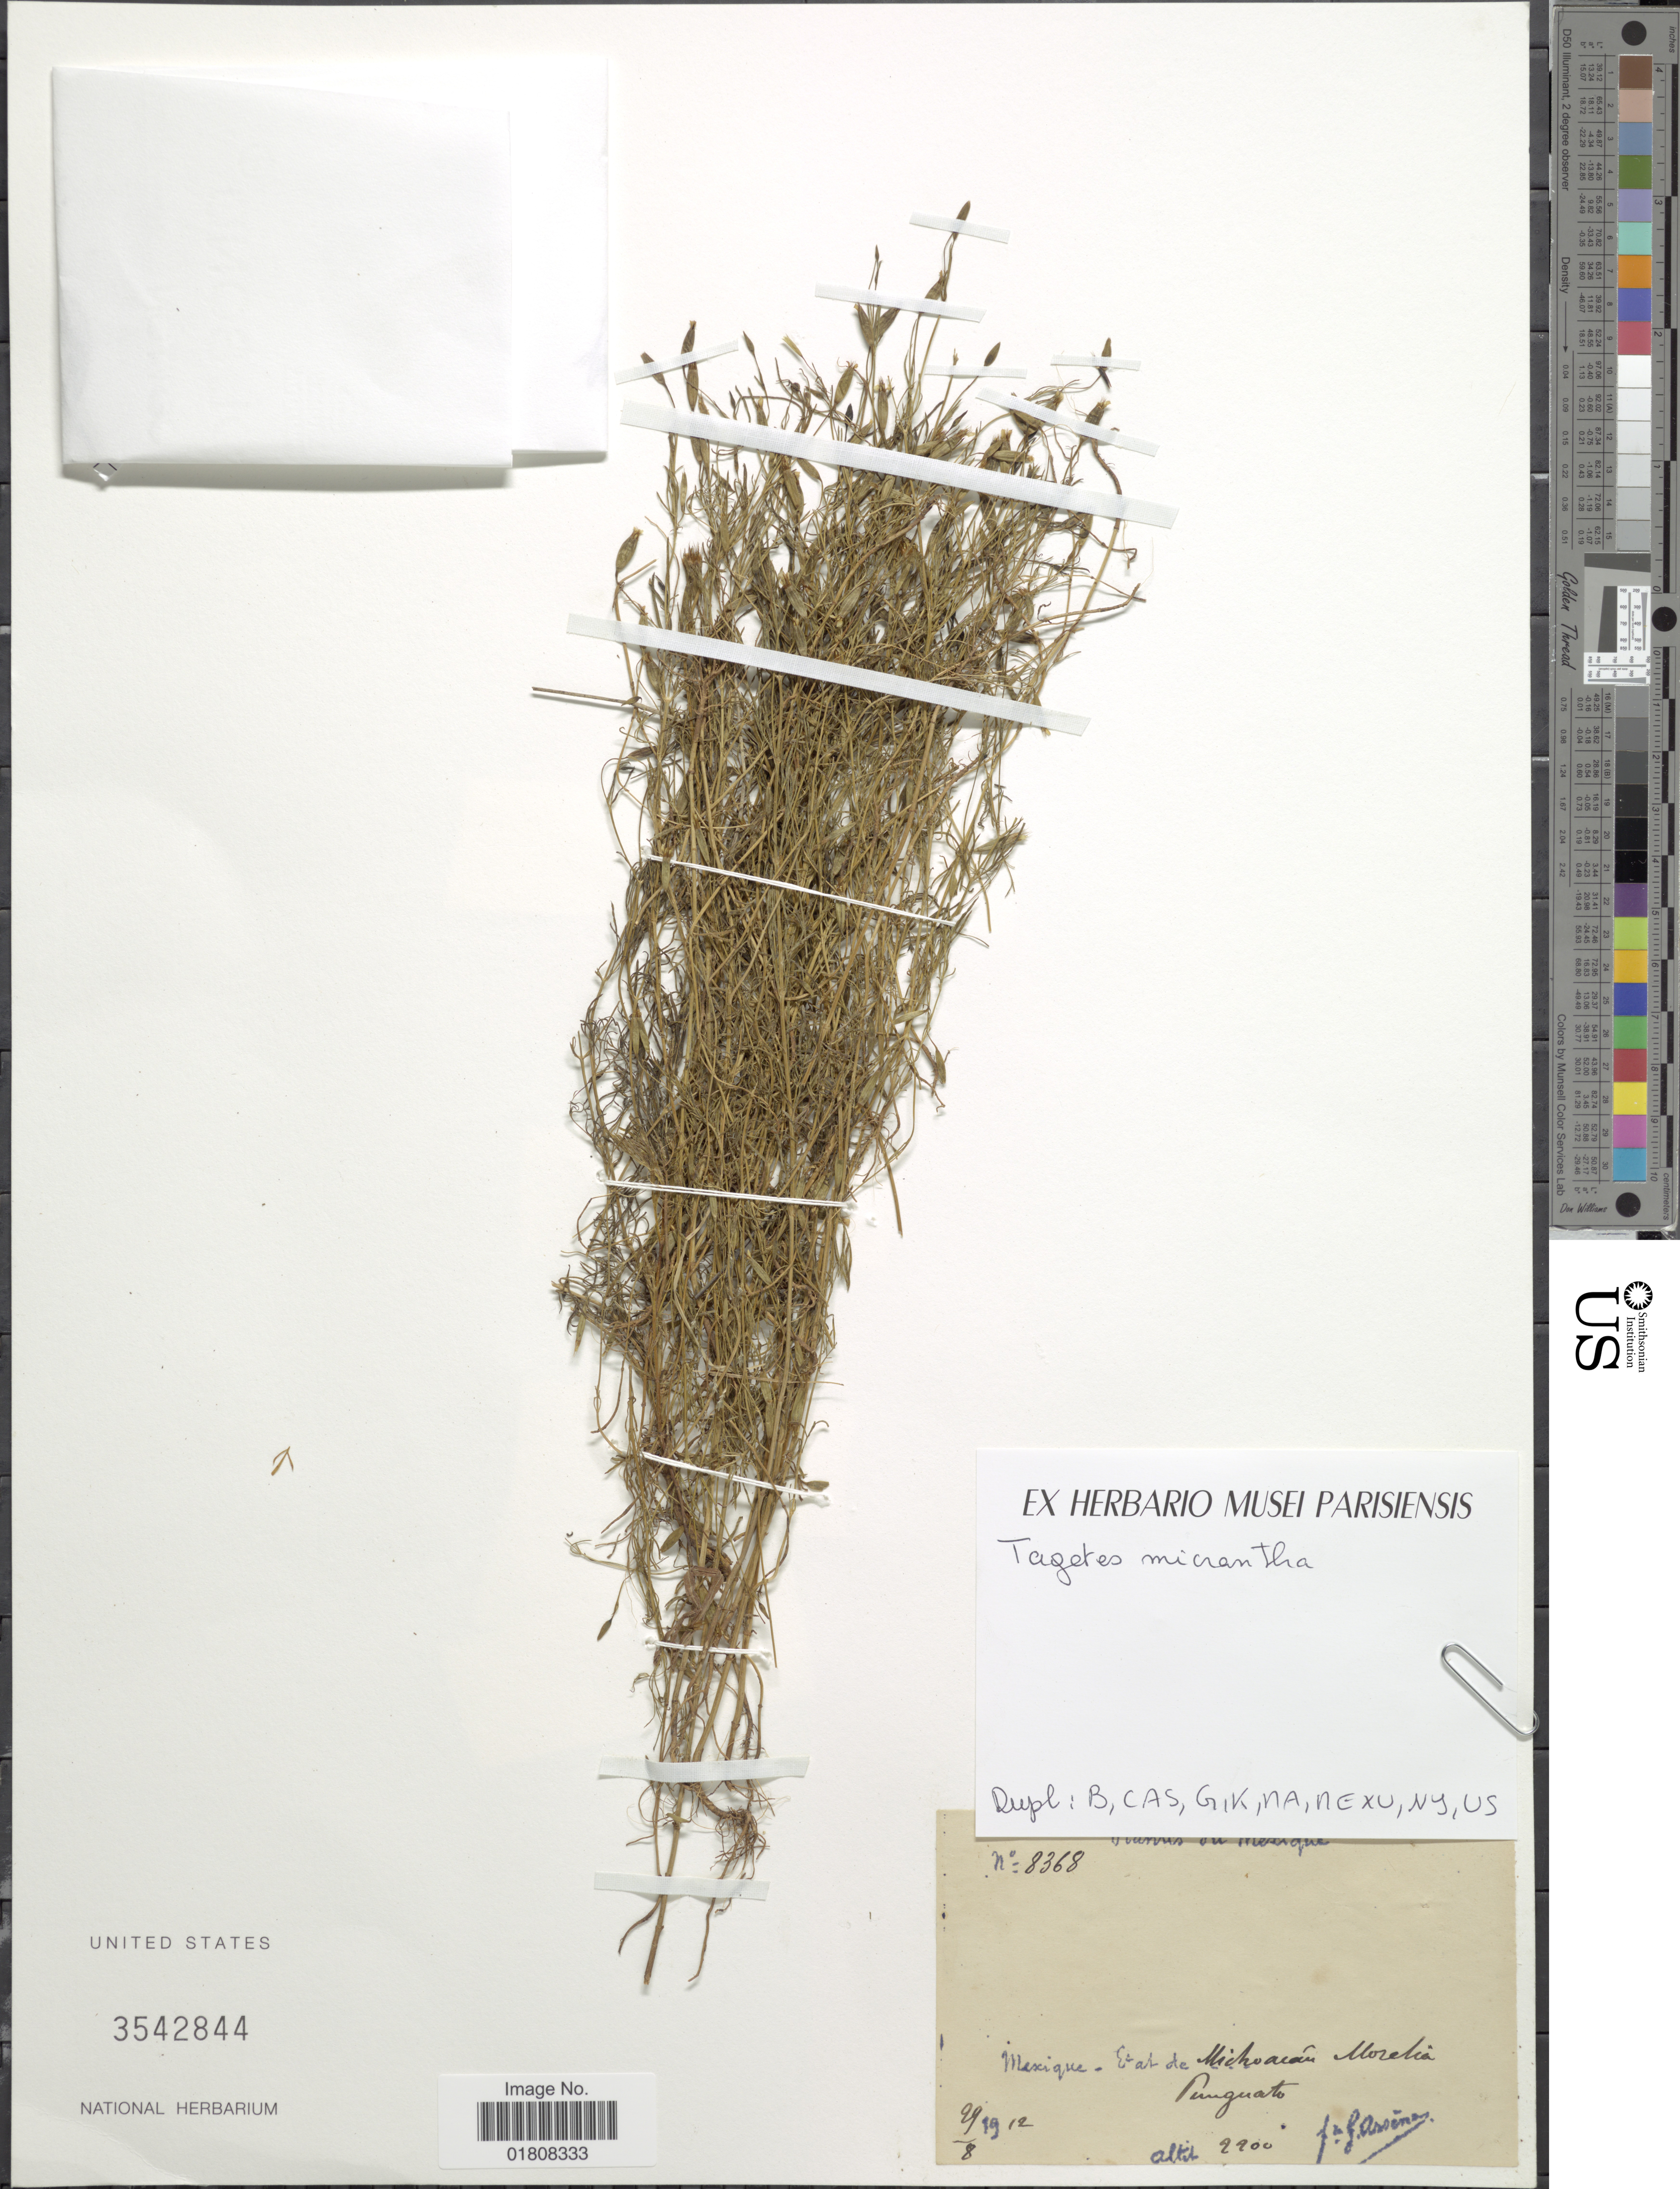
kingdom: Plantae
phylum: Tracheophyta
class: Magnoliopsida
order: Asterales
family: Asteraceae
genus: Tagetes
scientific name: Tagetes micrantha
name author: Cav.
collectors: Bro. G. Arsène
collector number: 8368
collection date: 1912-08-29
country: Mexico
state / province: Michoacán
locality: Morelia, Punguato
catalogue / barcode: US 3542844